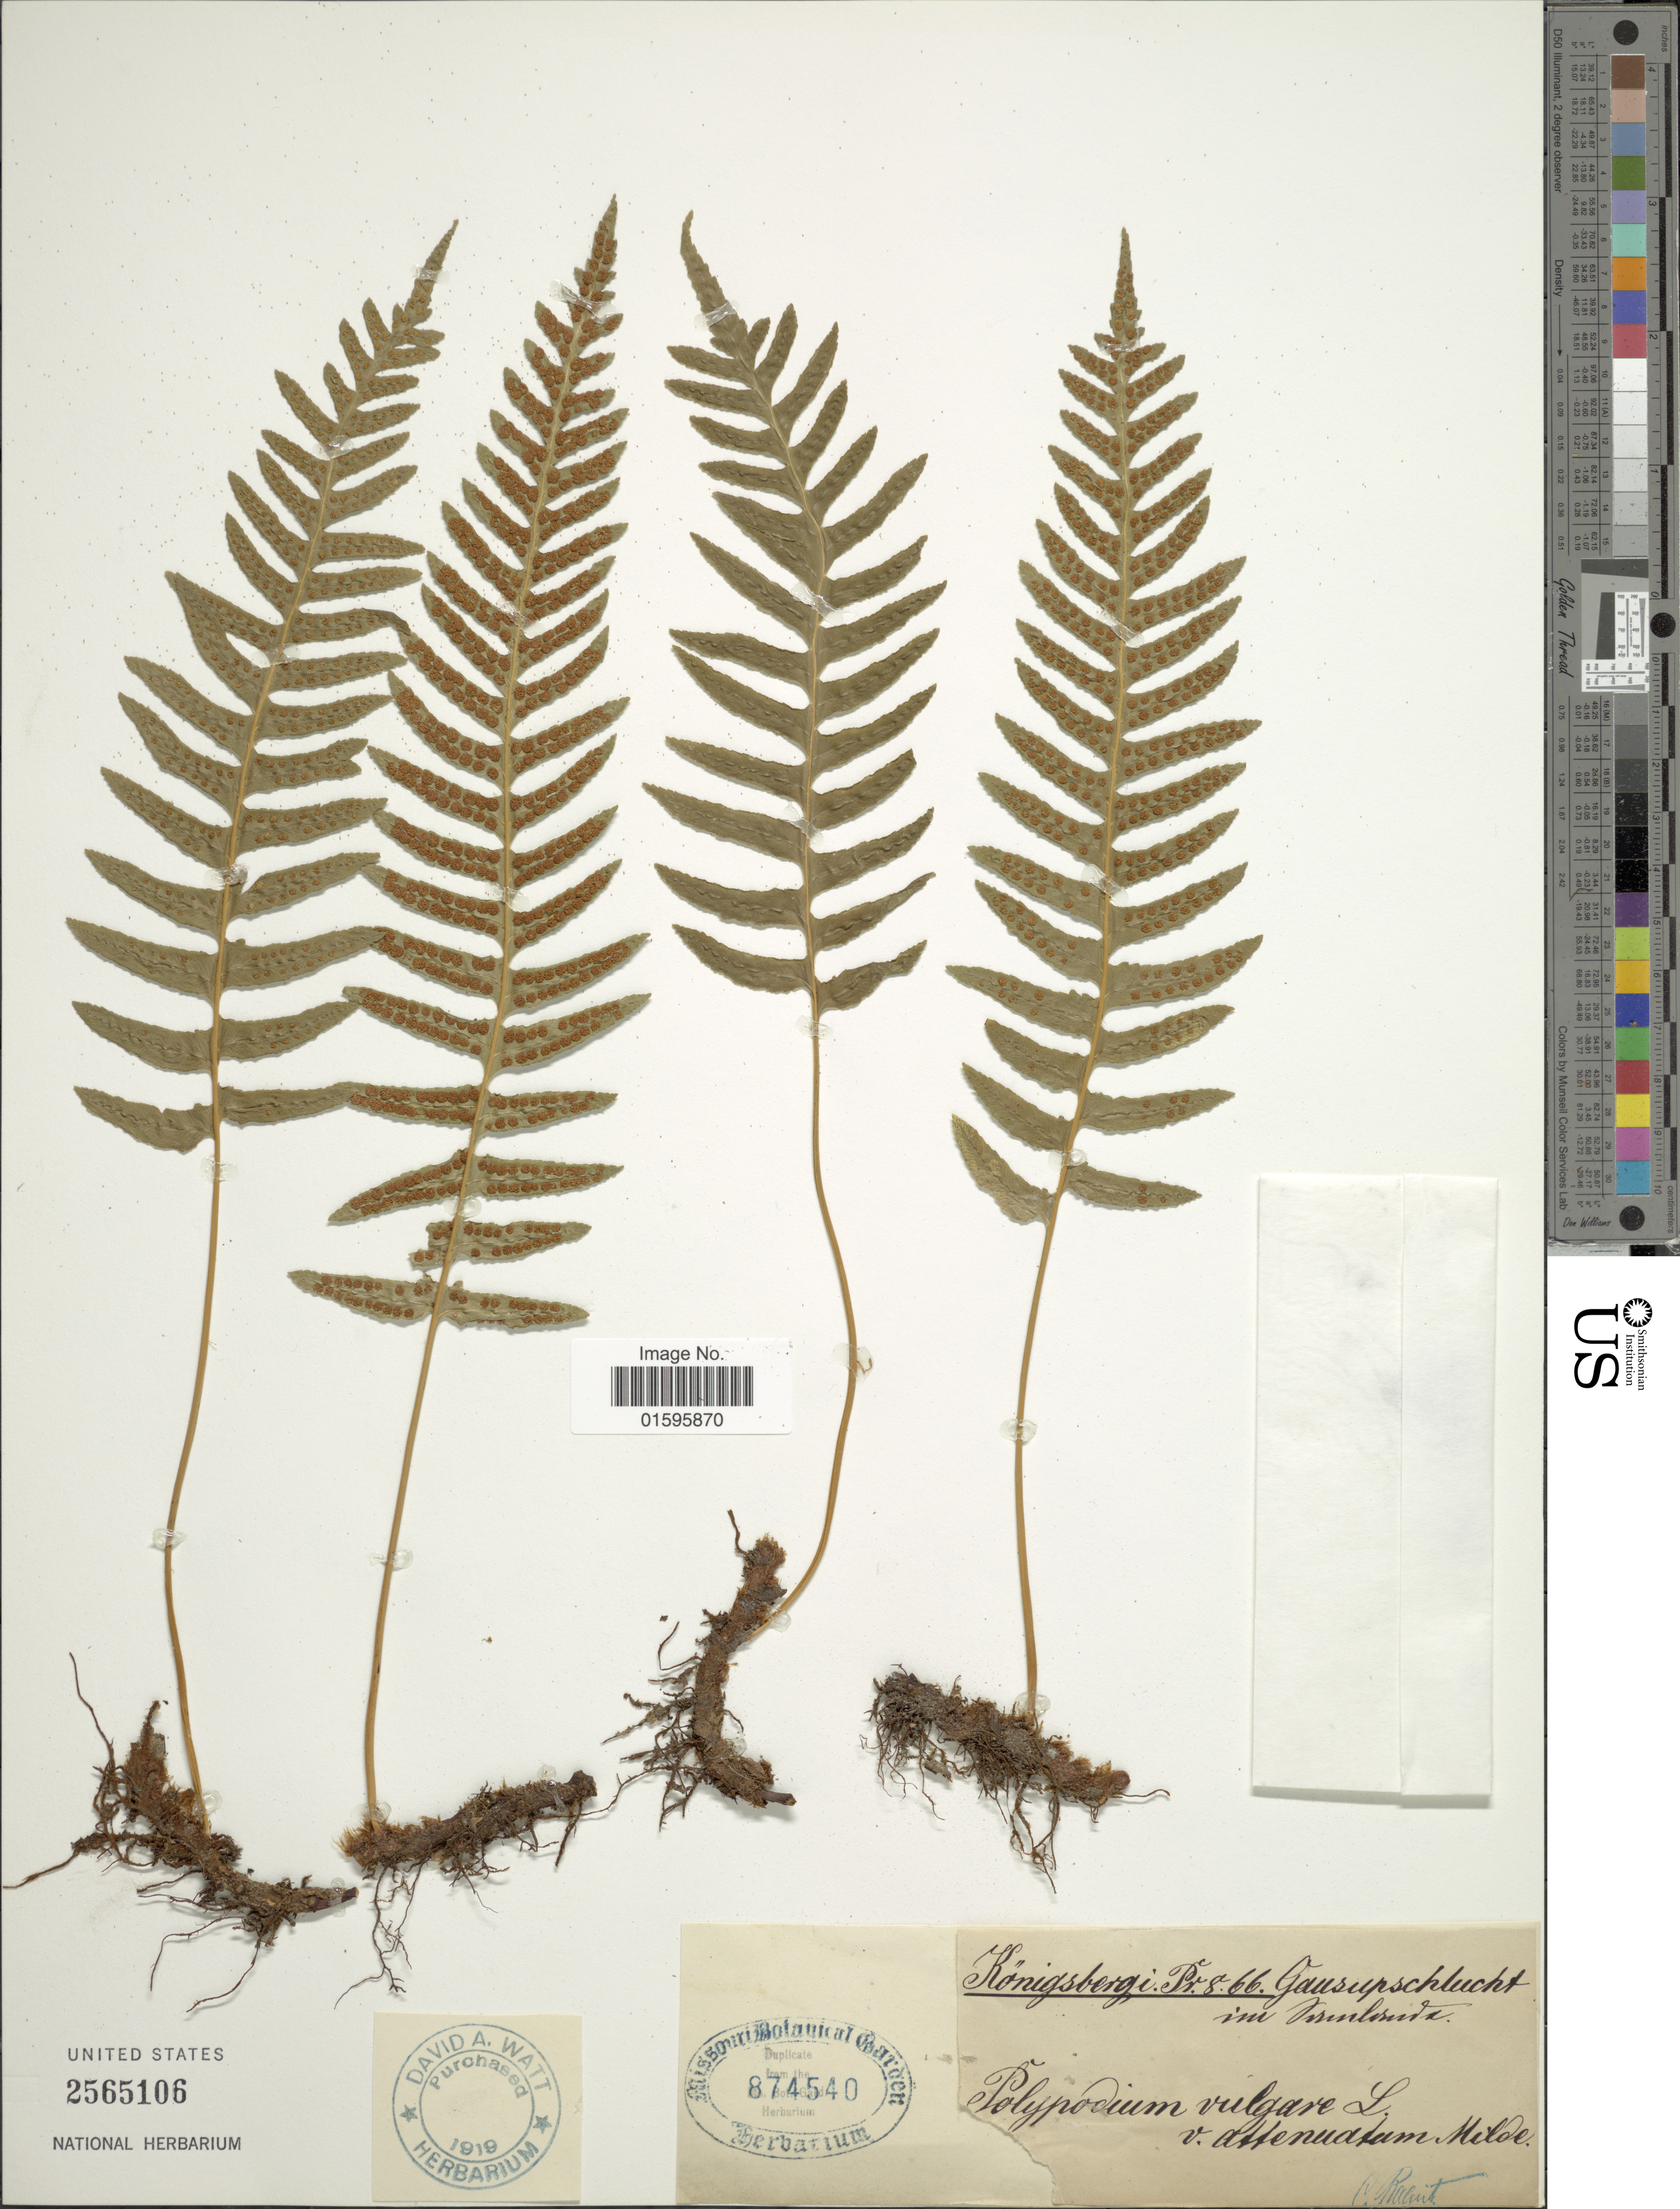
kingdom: Plantae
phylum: Tracheophyta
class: Polypodiopsida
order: Polypodiales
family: Polypodiaceae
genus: Polypodium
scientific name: Polypodium vulgare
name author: L.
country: Russian Federation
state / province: Kaliningrad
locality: Konigsberg, Gausupschlucht (Kaliningrad now, Gorge Gauzup).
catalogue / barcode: US 2565106